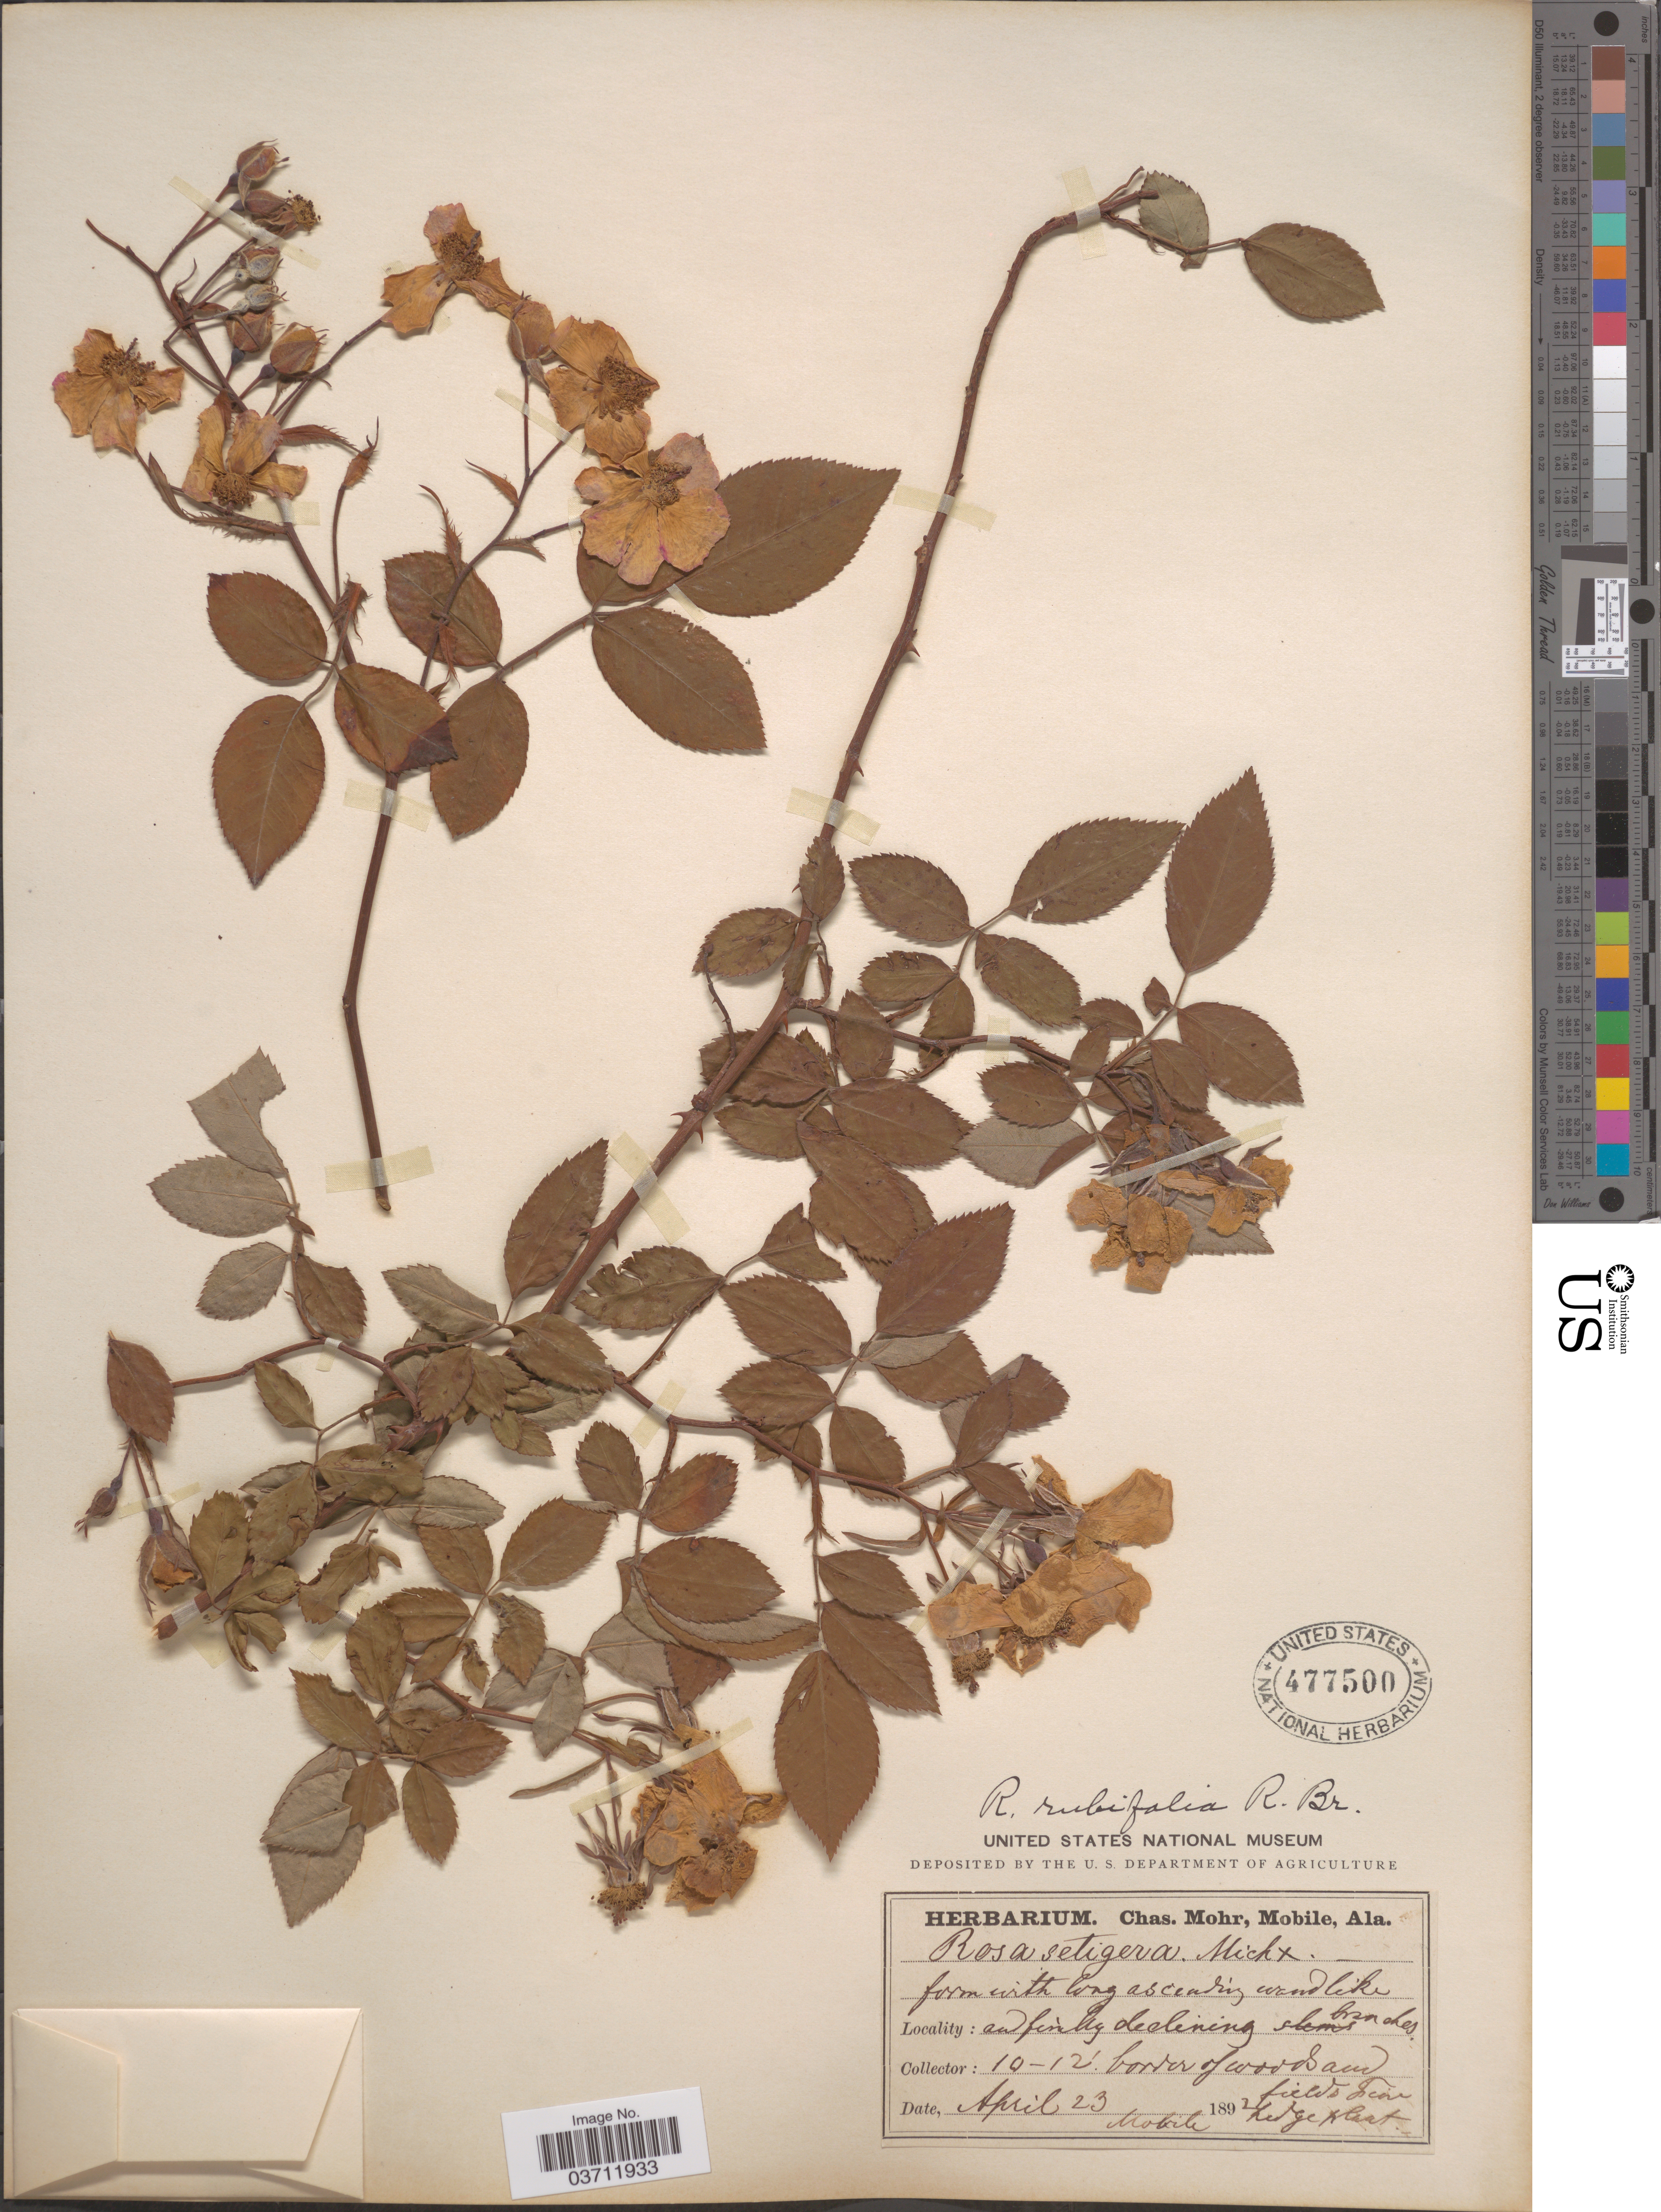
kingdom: Plantae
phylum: Tracheophyta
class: Magnoliopsida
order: Rosales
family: Rosaceae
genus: Rosa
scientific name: Rosa rubifolia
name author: R. Br.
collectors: ex herb. Charles Mohr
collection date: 1892-04-23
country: United States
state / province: Alabama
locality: Mobile.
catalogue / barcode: US 477500